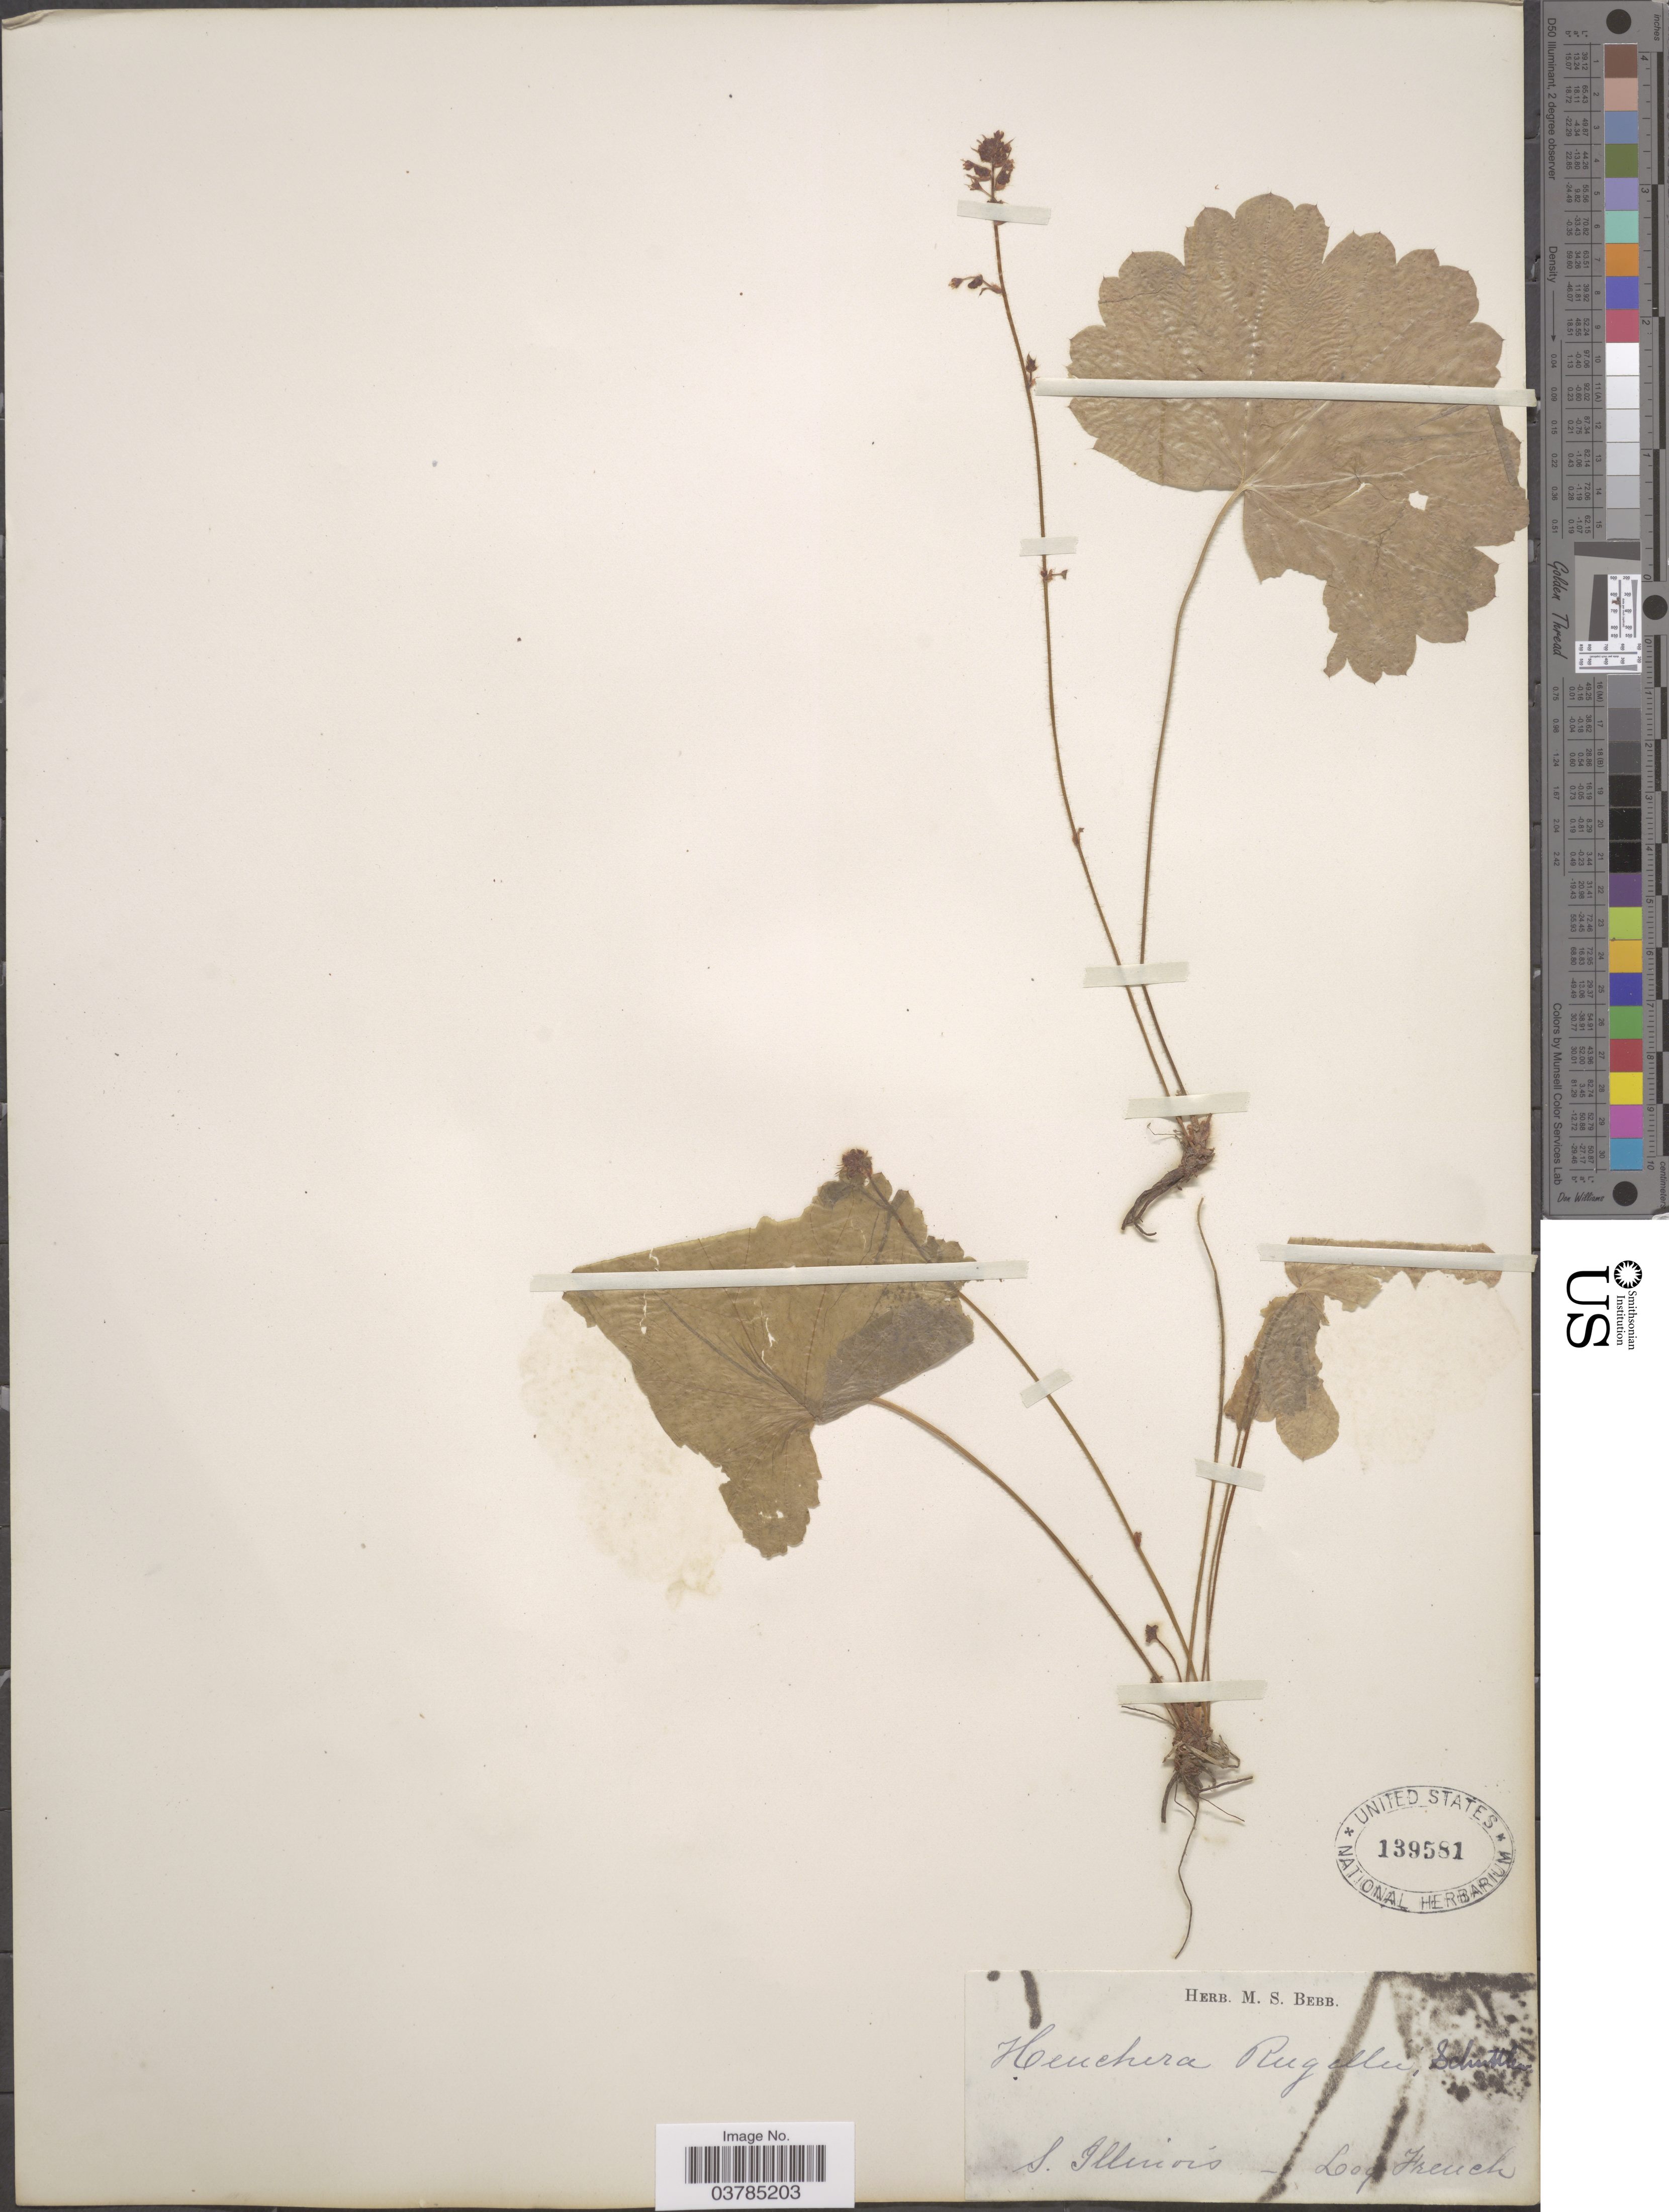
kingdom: Plantae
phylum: Tracheophyta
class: Magnoliopsida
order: Saxifragales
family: Saxifragaceae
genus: Heuchera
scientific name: Heuchera rugelii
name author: Shuttlew. ex Kunze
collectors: ex Herb. M. S. Bebb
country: United States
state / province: Illinois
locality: S. Illinois - Log French.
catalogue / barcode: US 139581